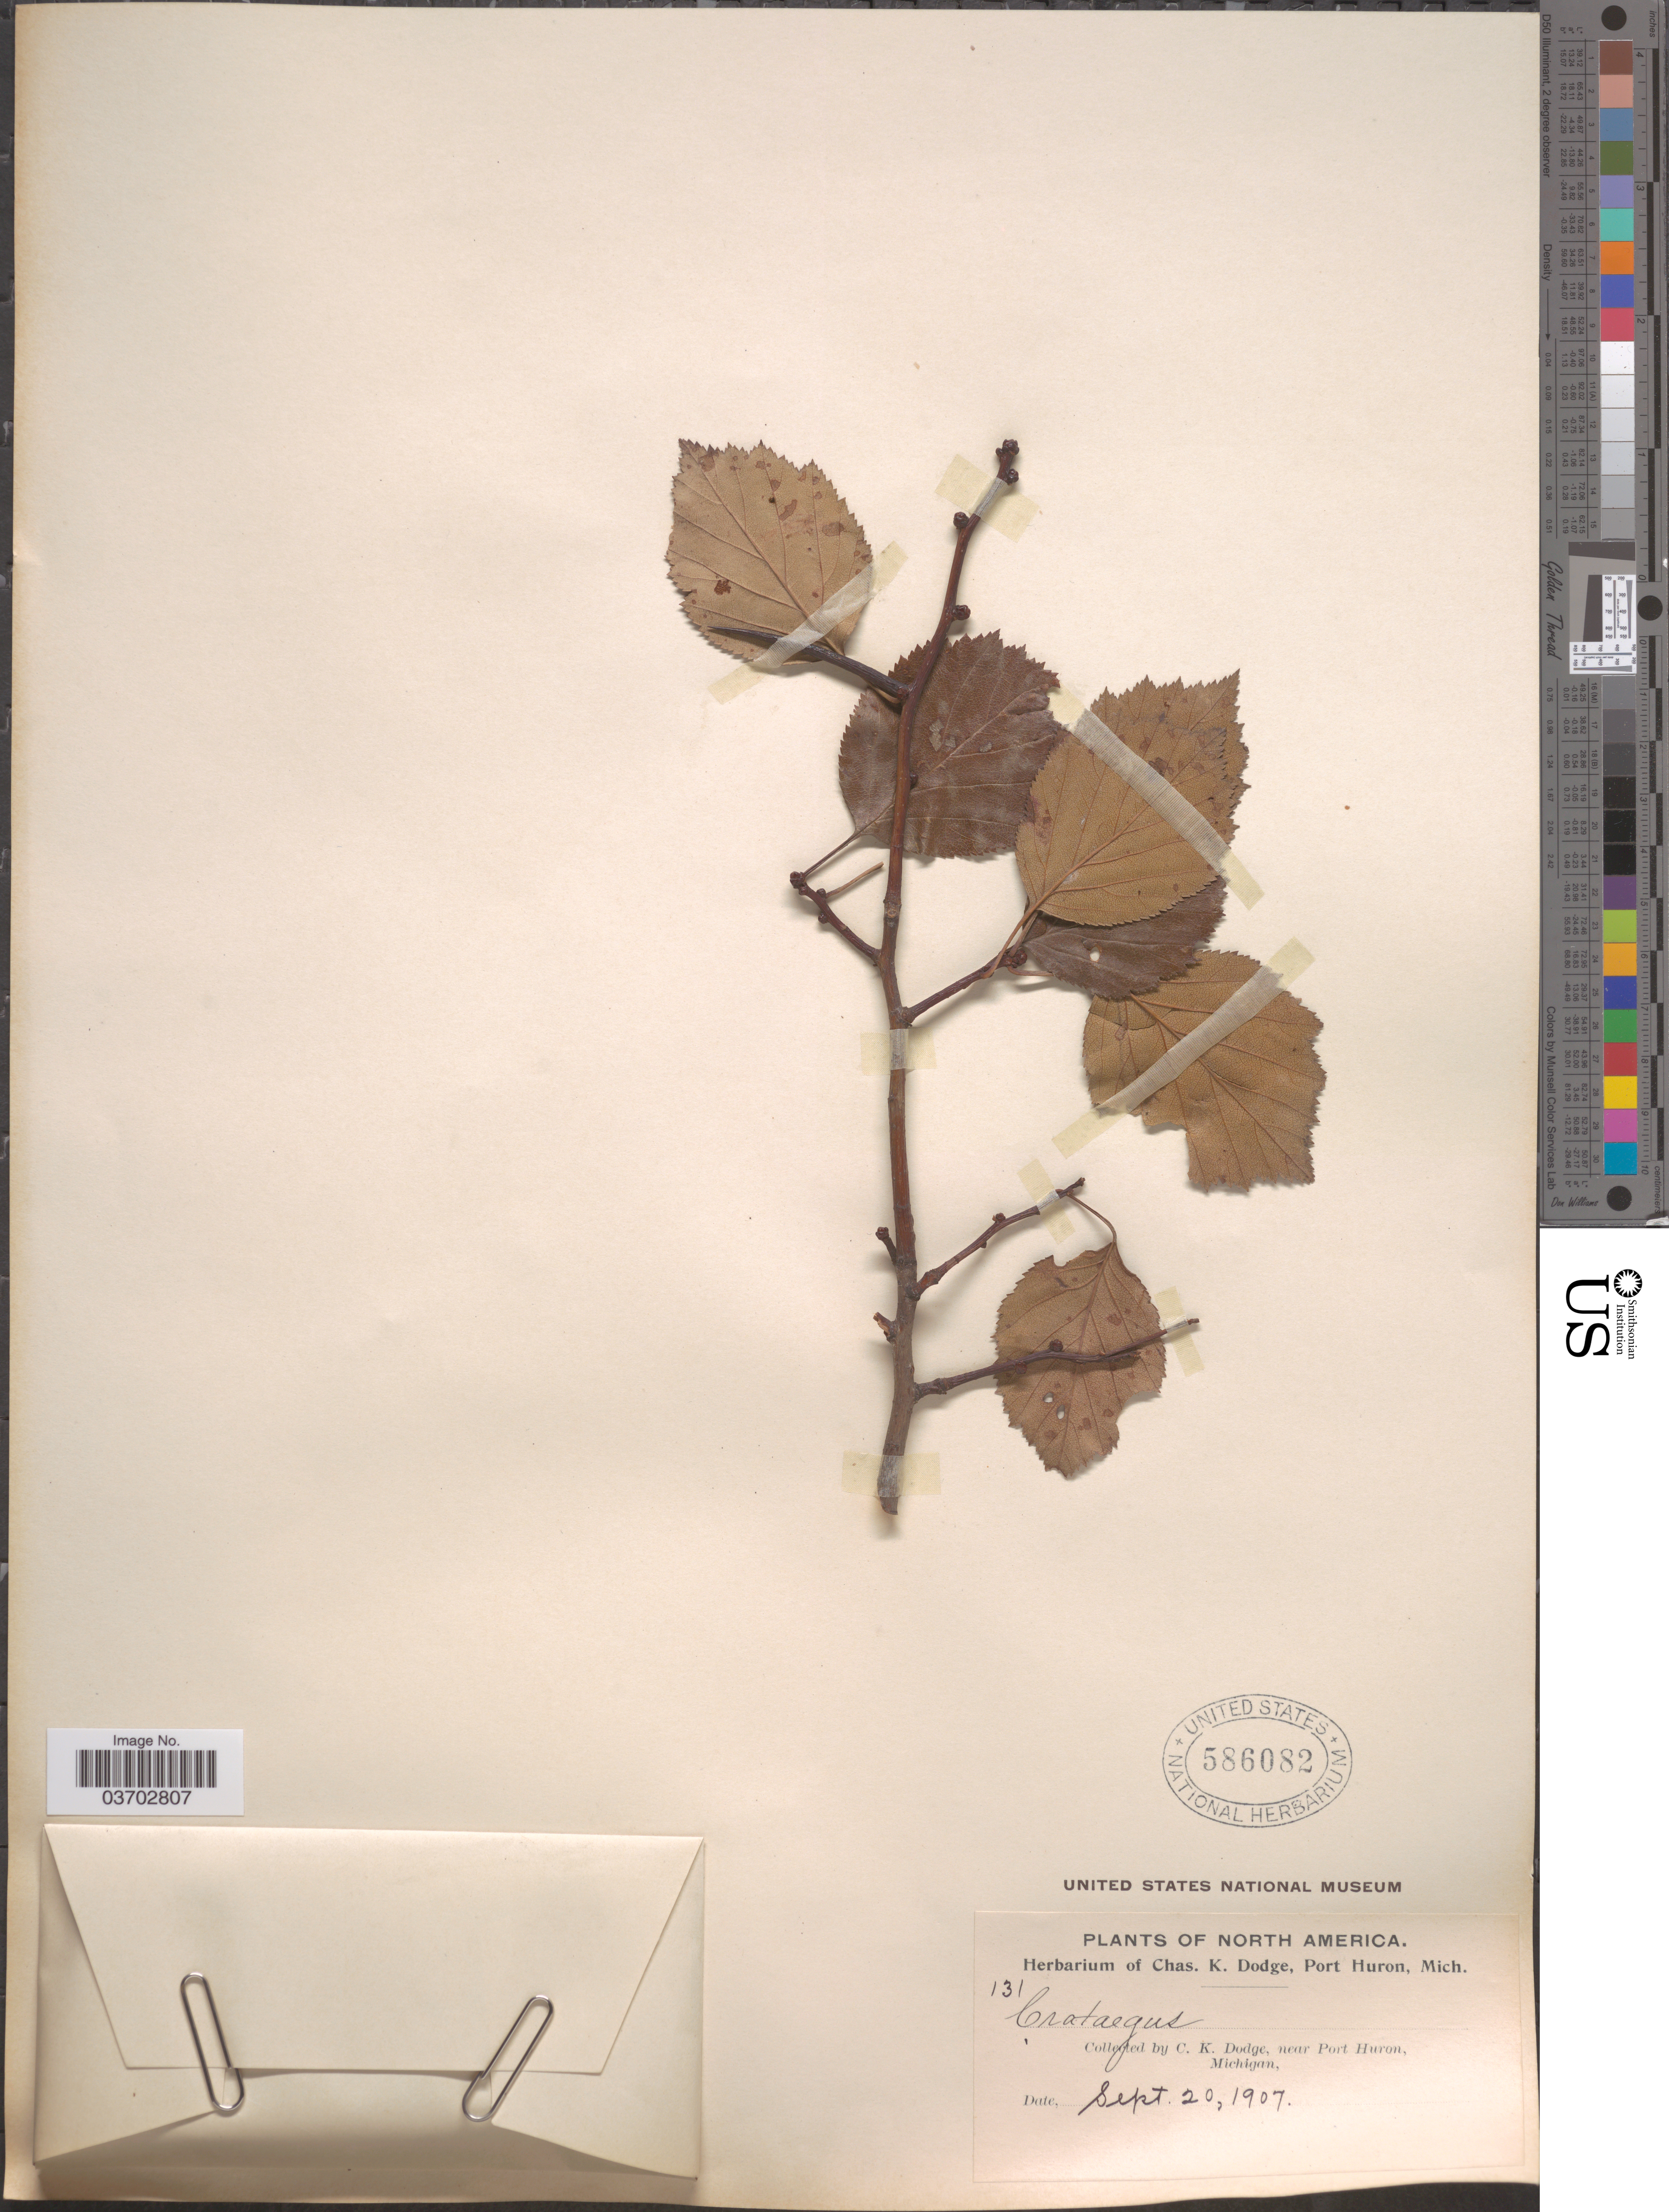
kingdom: Plantae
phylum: Tracheophyta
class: Magnoliopsida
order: Rosales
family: Rosaceae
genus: Crataegus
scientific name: Crataegus sp.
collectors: C. K. Dodge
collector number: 131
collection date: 1907-09-20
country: United States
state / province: Michigan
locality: Near Port Huron.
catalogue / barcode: US 586082